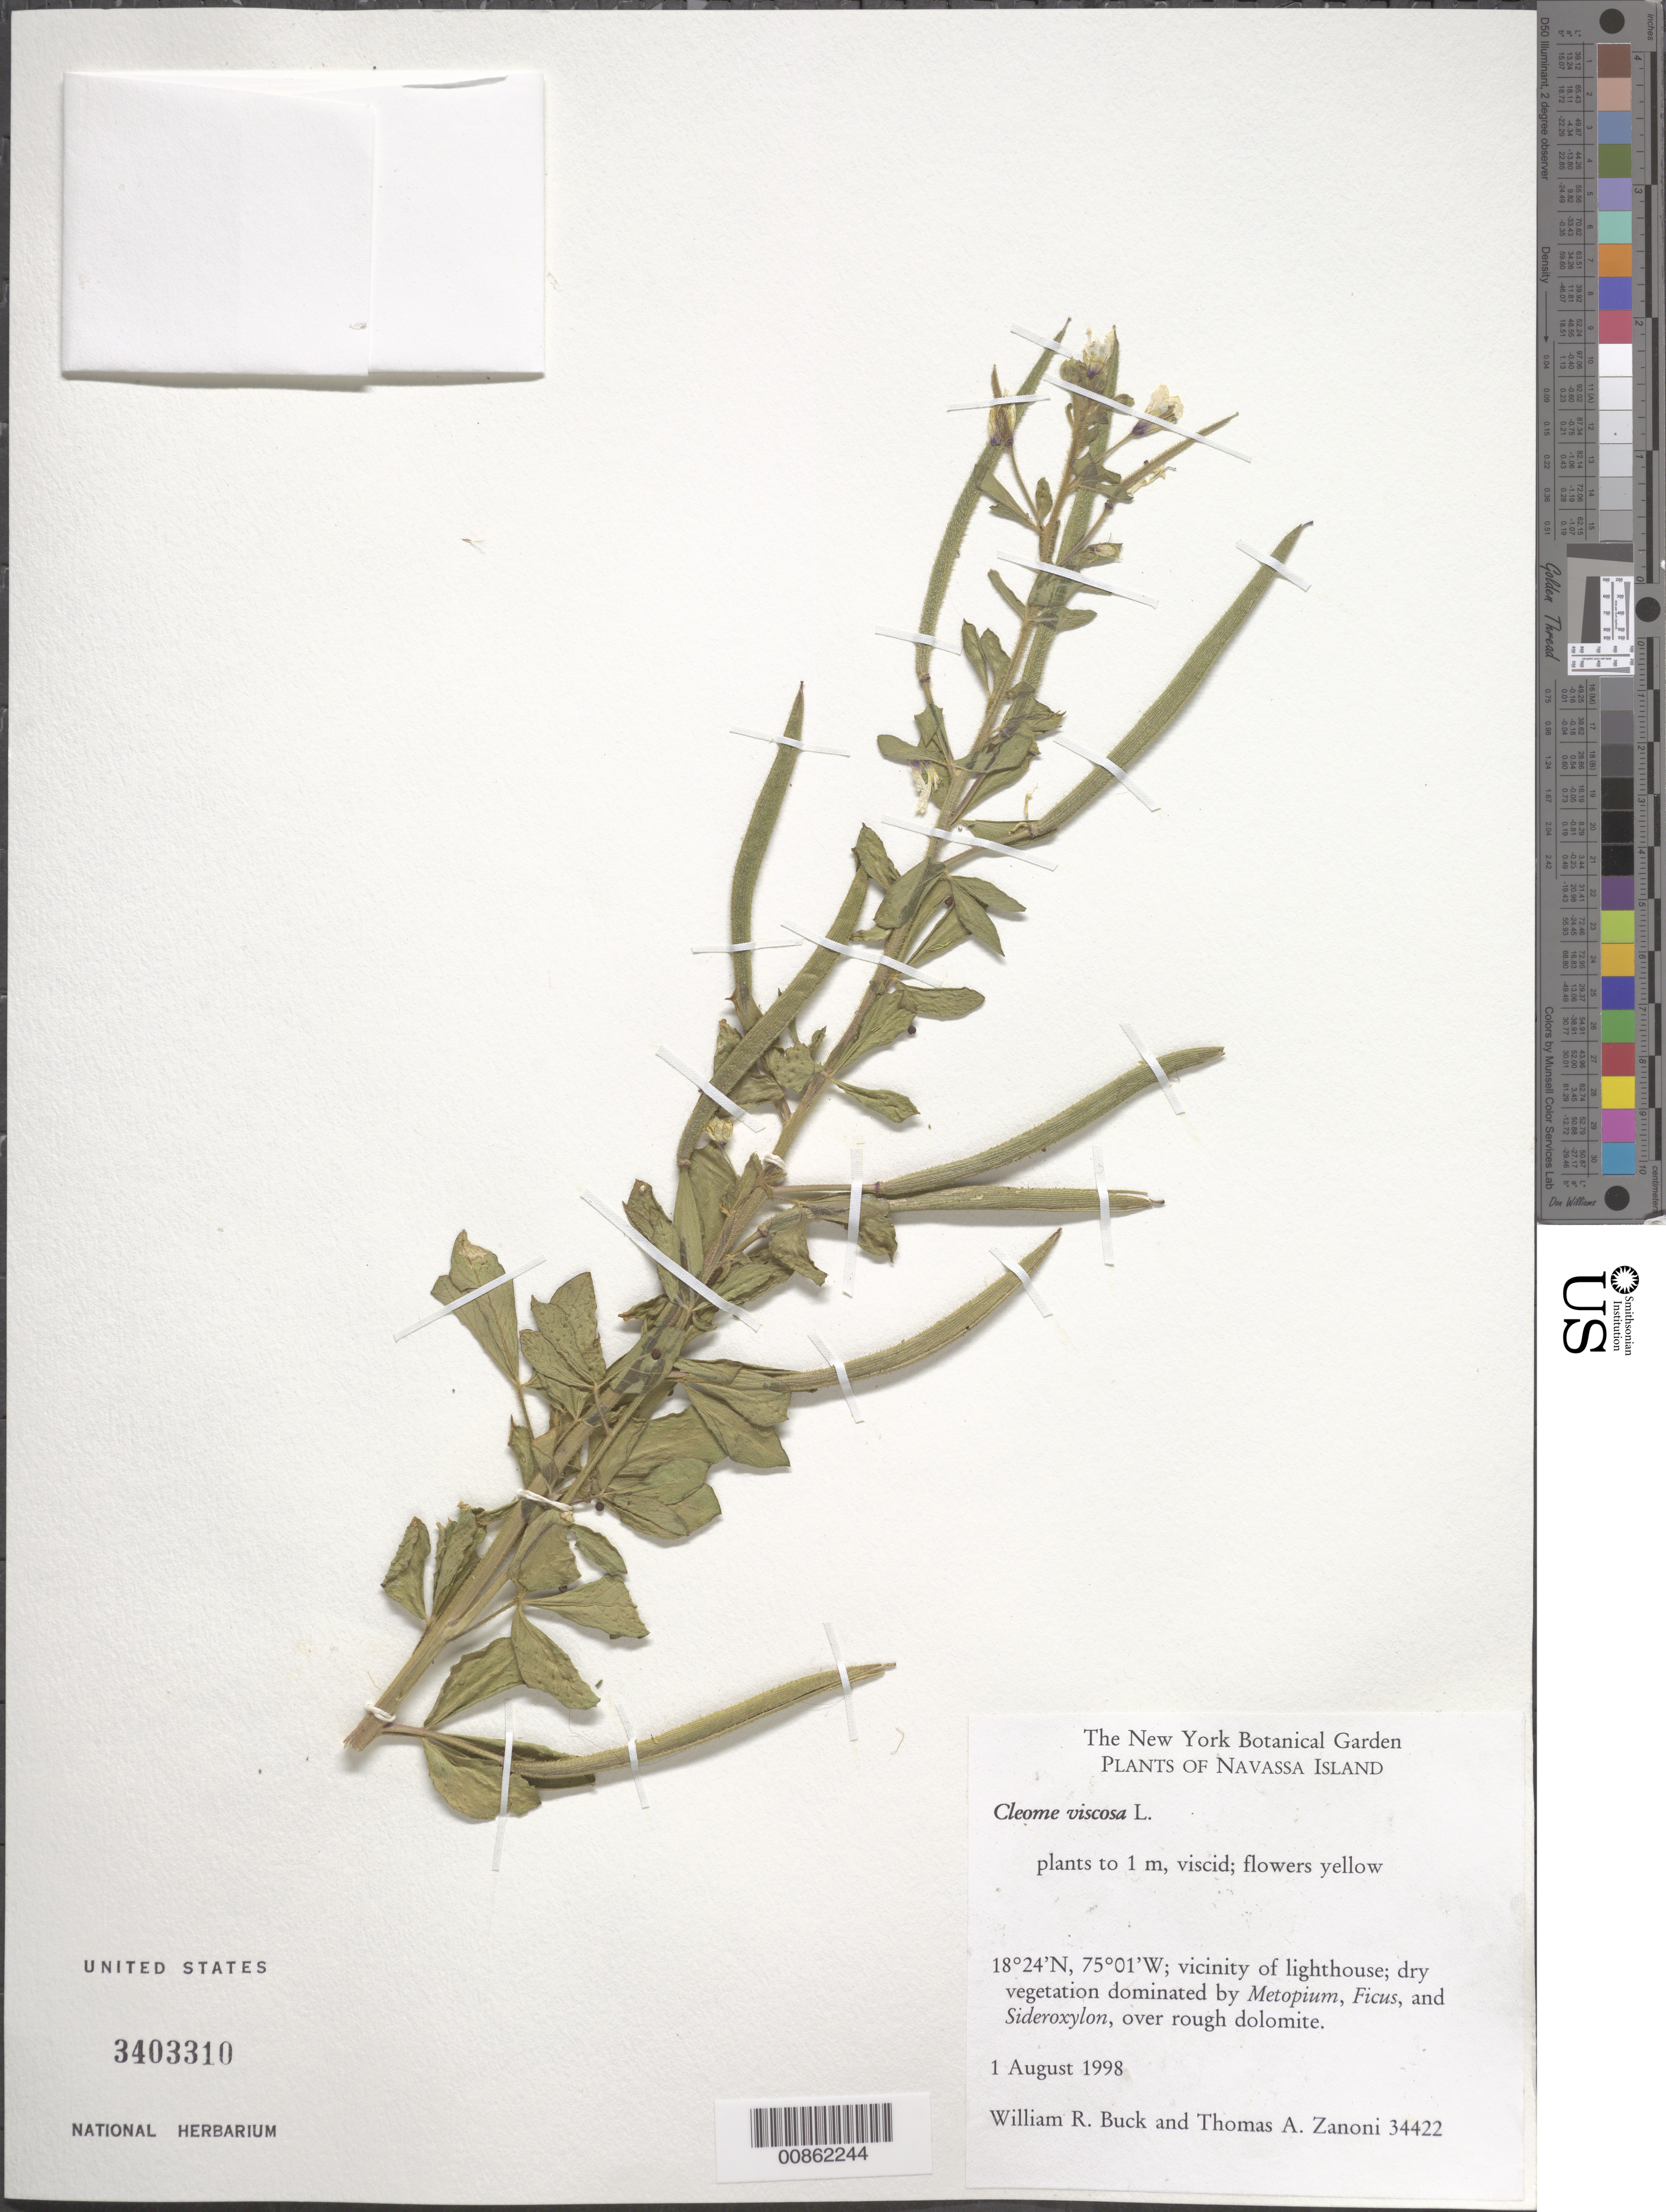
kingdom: Plantae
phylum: Tracheophyta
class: Magnoliopsida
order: Brassicales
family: Cleomaceae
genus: Arivela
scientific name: Arivela viscosa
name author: (L.) Raf.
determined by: Strong, M. T., (US), Smithsonian Institution - National Museum of Natural History (UNITED STATES)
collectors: W. R. Buck & T. A. Zanoni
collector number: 34422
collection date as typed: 01 Aug 1998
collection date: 1998-08-01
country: Navassa Island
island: Hispaniola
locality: Navassa Island. Vicinity of lighthouse.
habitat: Dry vegetation dominated by Metopium, Ficus and Sideroxylon, over rough dolomite.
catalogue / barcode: US 3403310